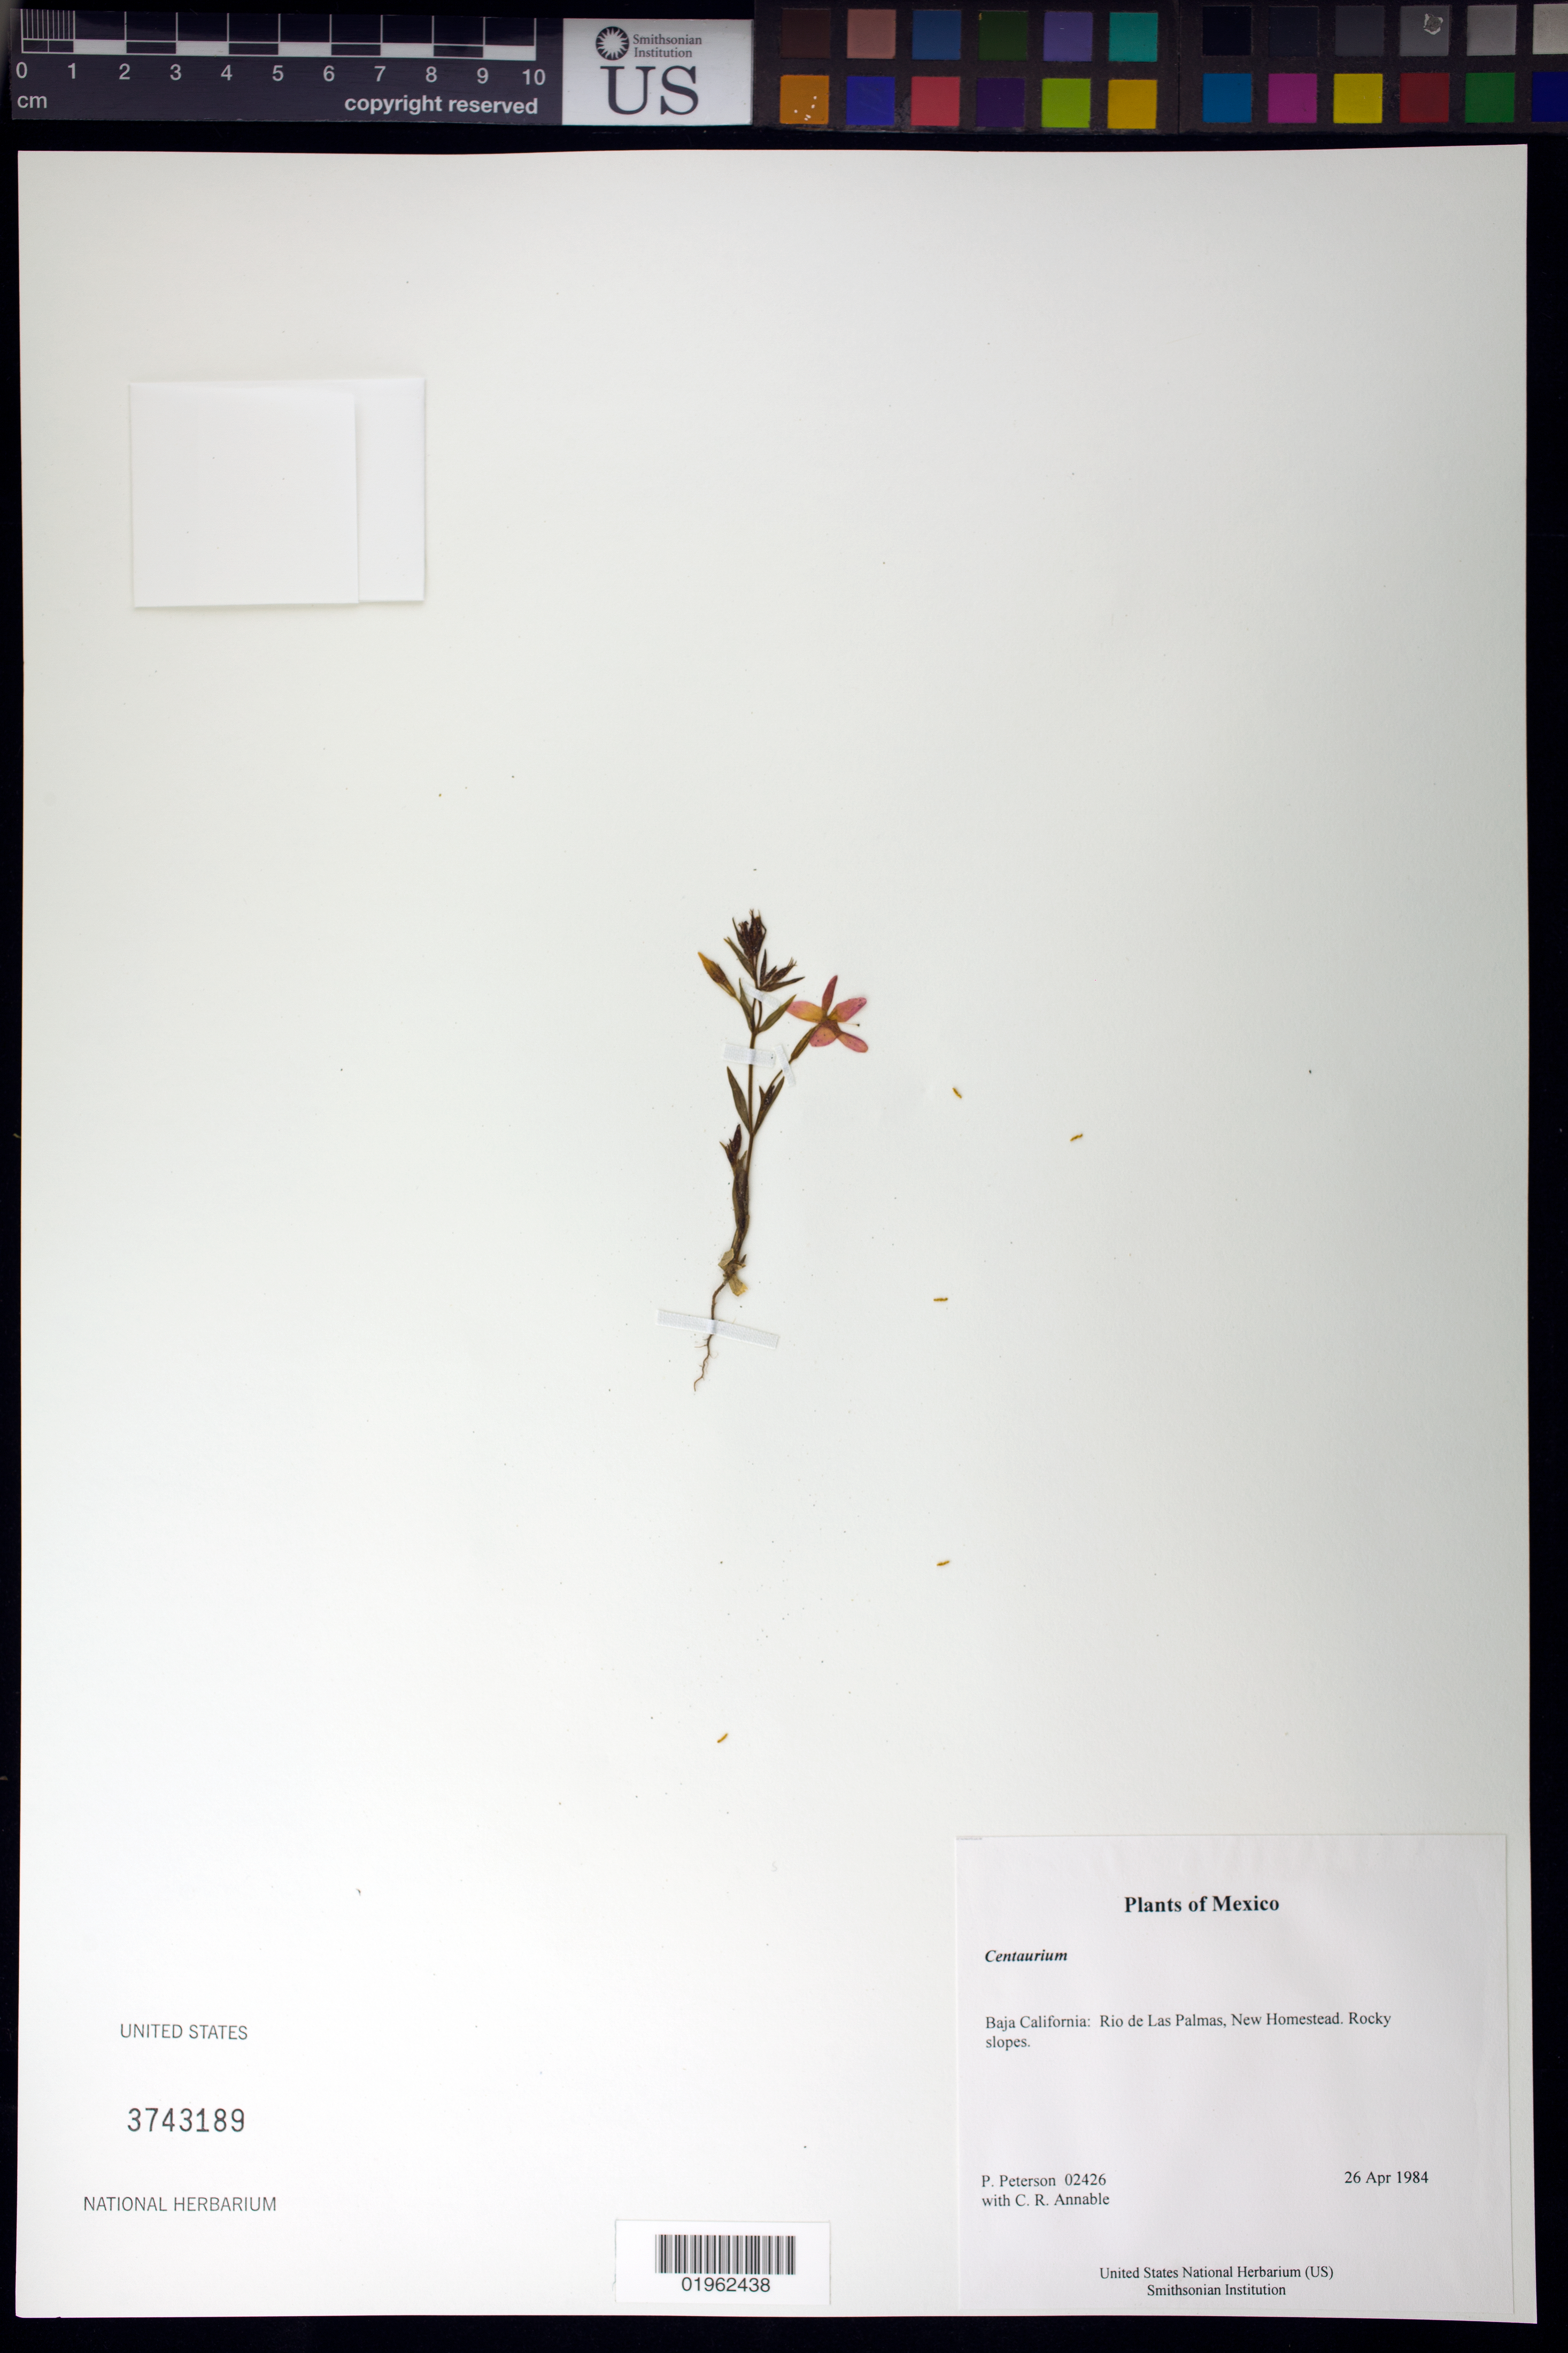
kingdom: Plantae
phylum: Tracheophyta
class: Magnoliopsida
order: Gentianales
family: Gentianaceae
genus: Centaurium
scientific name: Centaurium sp.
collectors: P. M. Peterson & C. R. Annable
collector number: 02426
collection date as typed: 26 Apr 1984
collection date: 1984-04-26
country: Mexico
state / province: Baja California Norte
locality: Rio de Las Palmas, New Homestead.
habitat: Rocky slopes.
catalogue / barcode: US 3743189